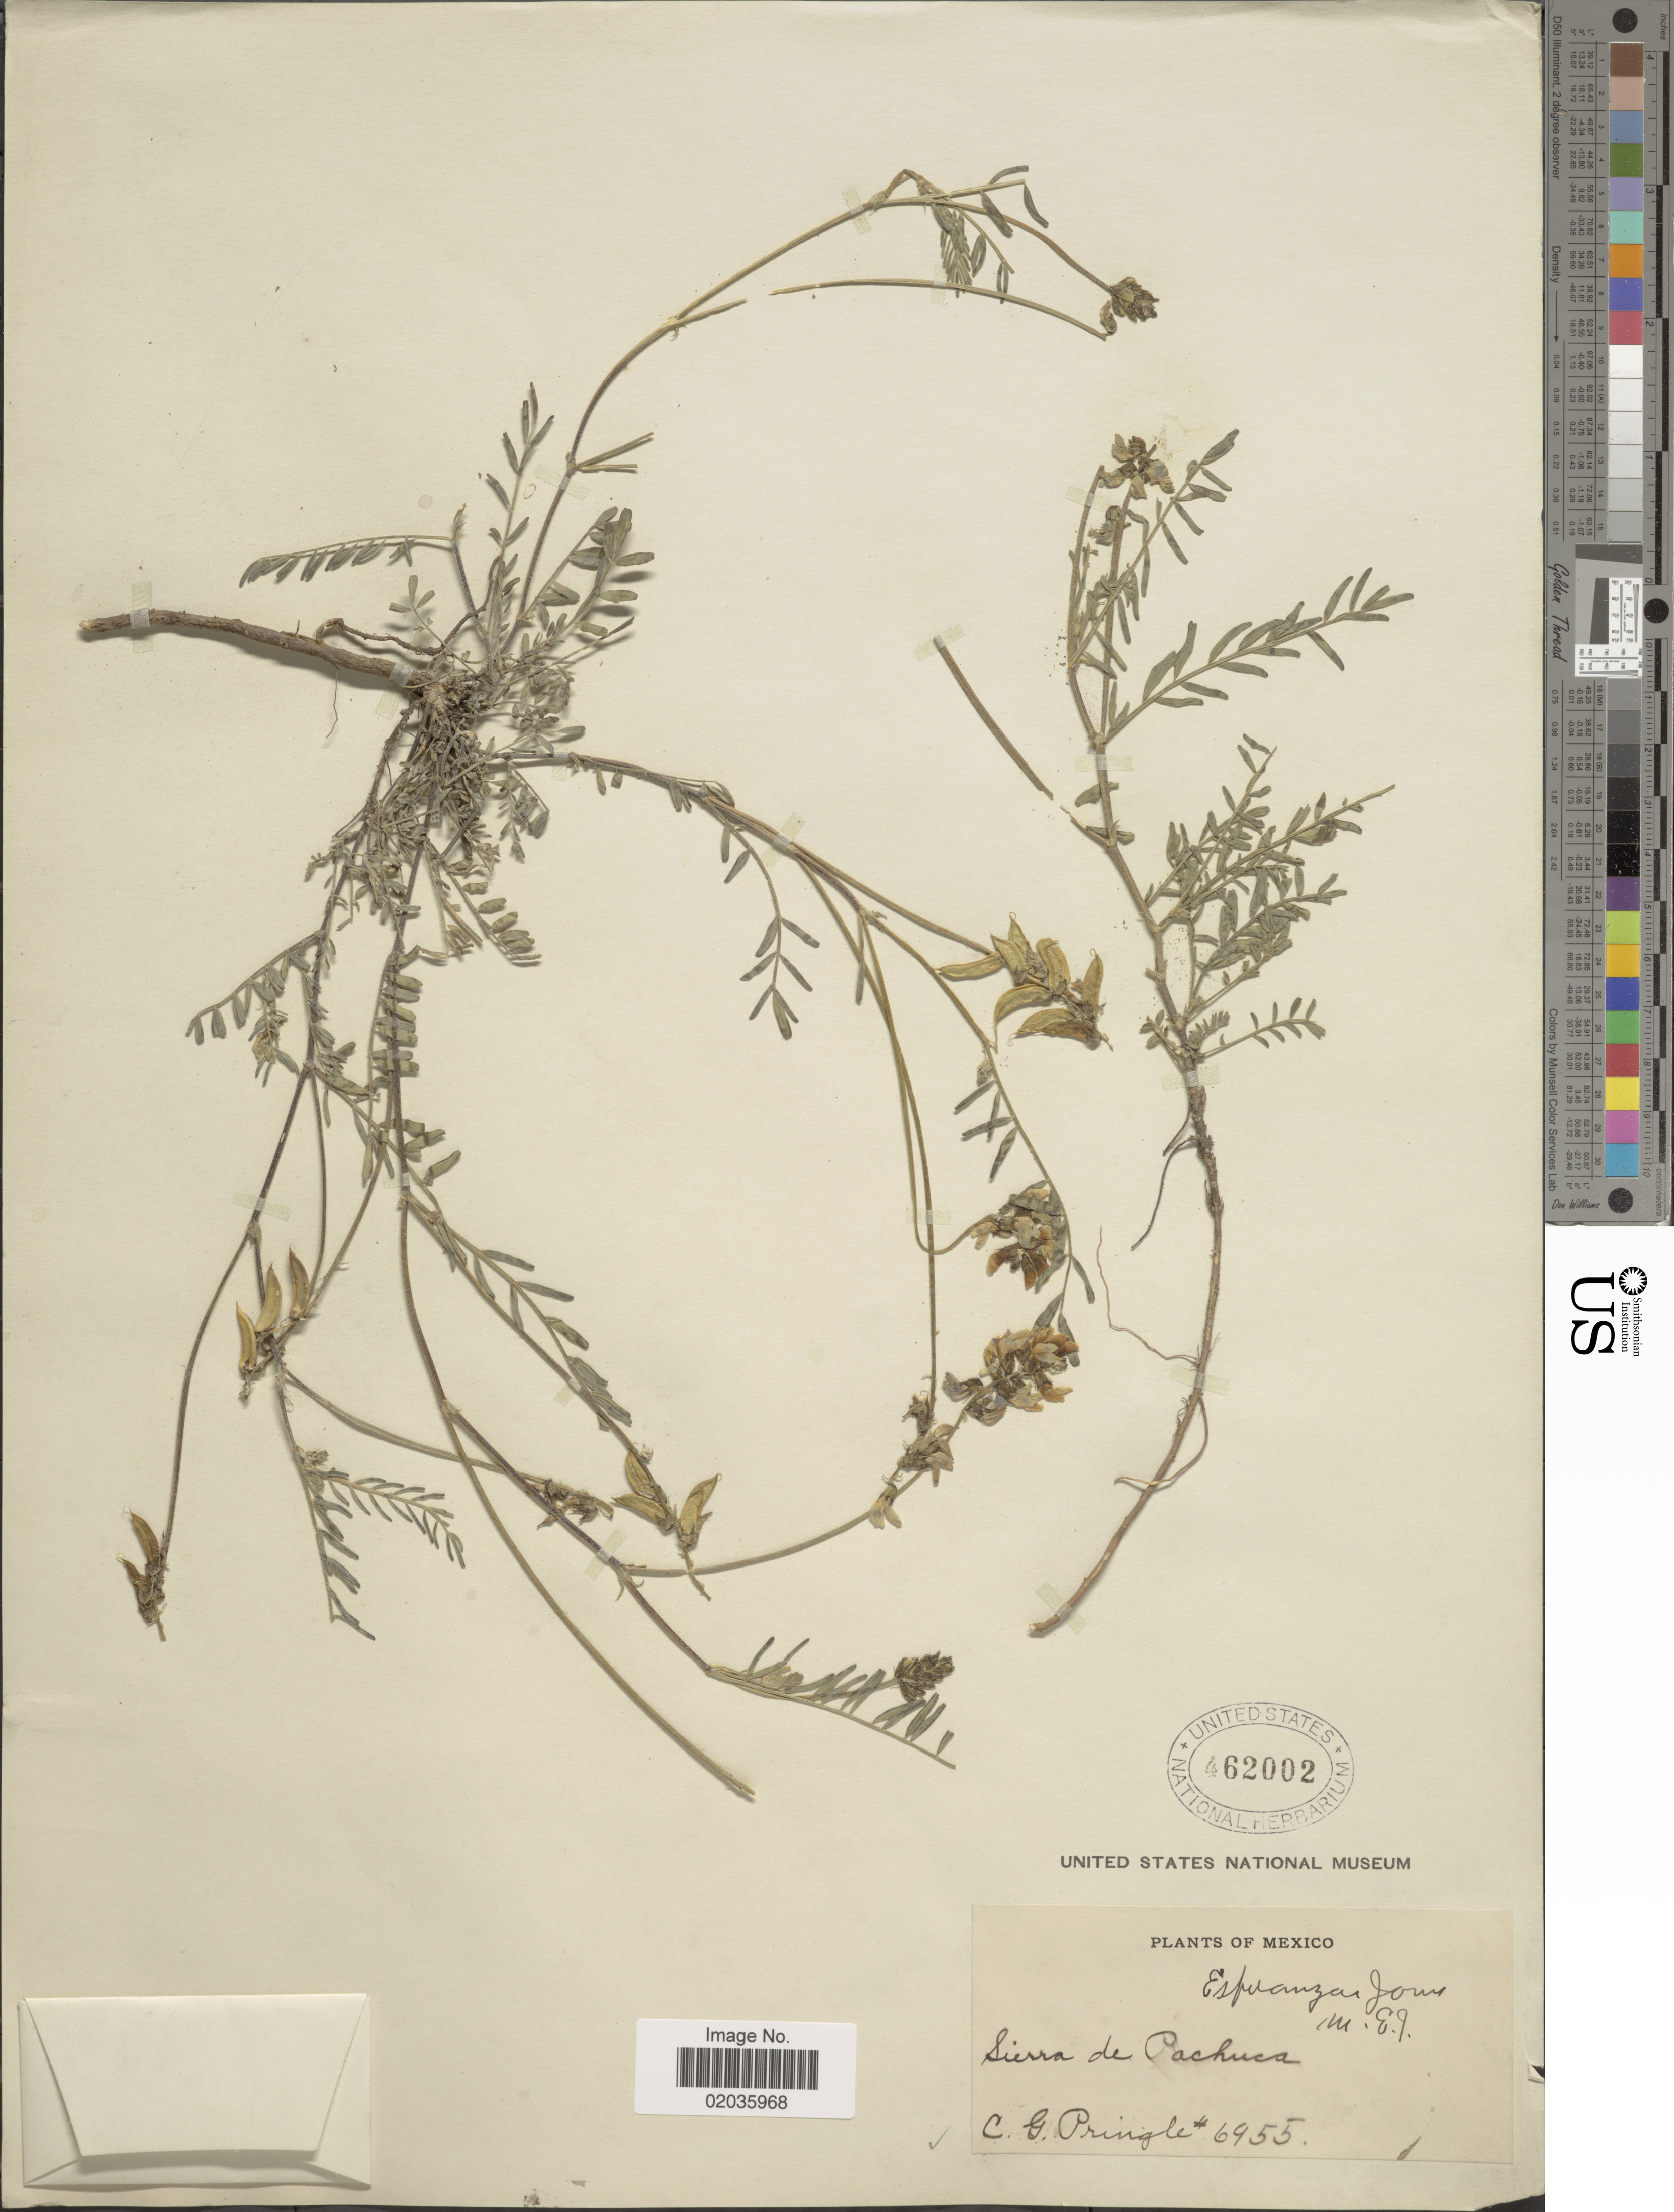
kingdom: Plantae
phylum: Tracheophyta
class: Magnoliopsida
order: Fabales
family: Fabaceae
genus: Astragalus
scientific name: Astragalus esperanzae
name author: M.E. Jones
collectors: C. G. Pringle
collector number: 6955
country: Mexico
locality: Mexico. Sierra de Pachuca.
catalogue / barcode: US 462002